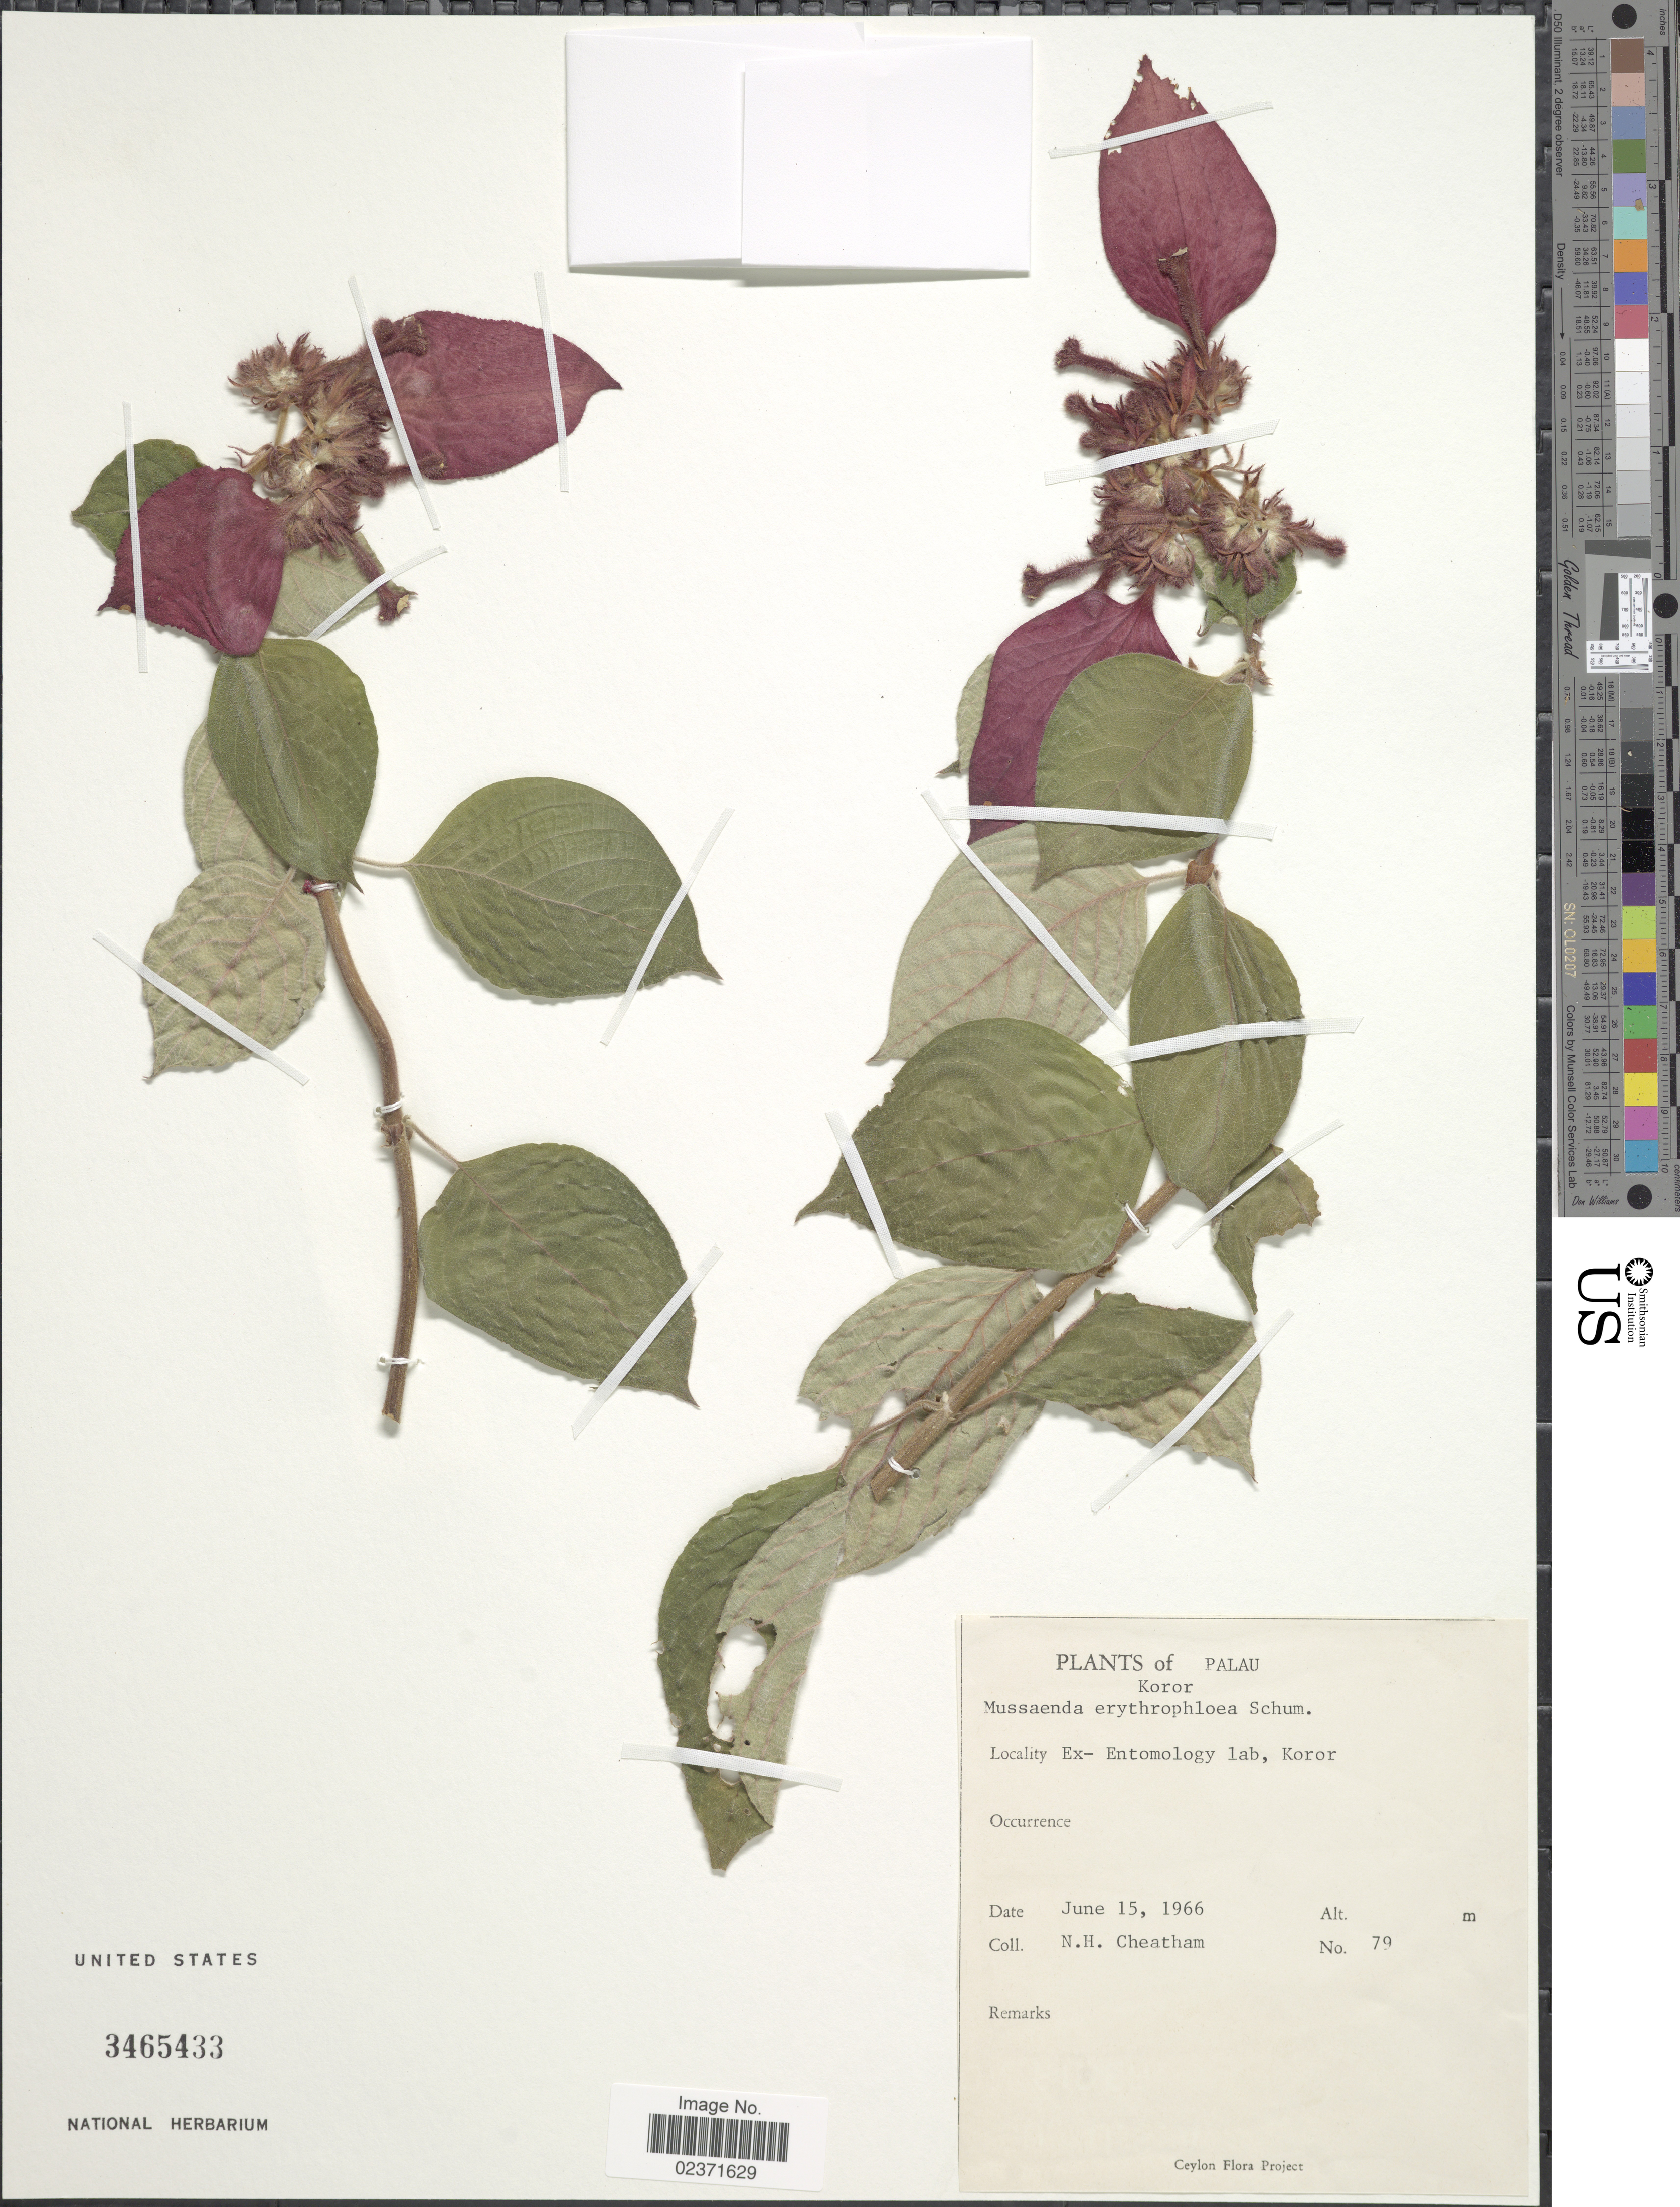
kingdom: Plantae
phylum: Tracheophyta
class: Magnoliopsida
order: Gentianales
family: Rubiaceae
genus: Mussaenda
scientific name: Mussaenda erythrophylla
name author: Schumach. & Thonn.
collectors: N. H. Cheatham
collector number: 79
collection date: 1966-06-15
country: Palau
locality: Palau. Koror. Ex-Entomology lab, Koror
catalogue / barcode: US 3465433